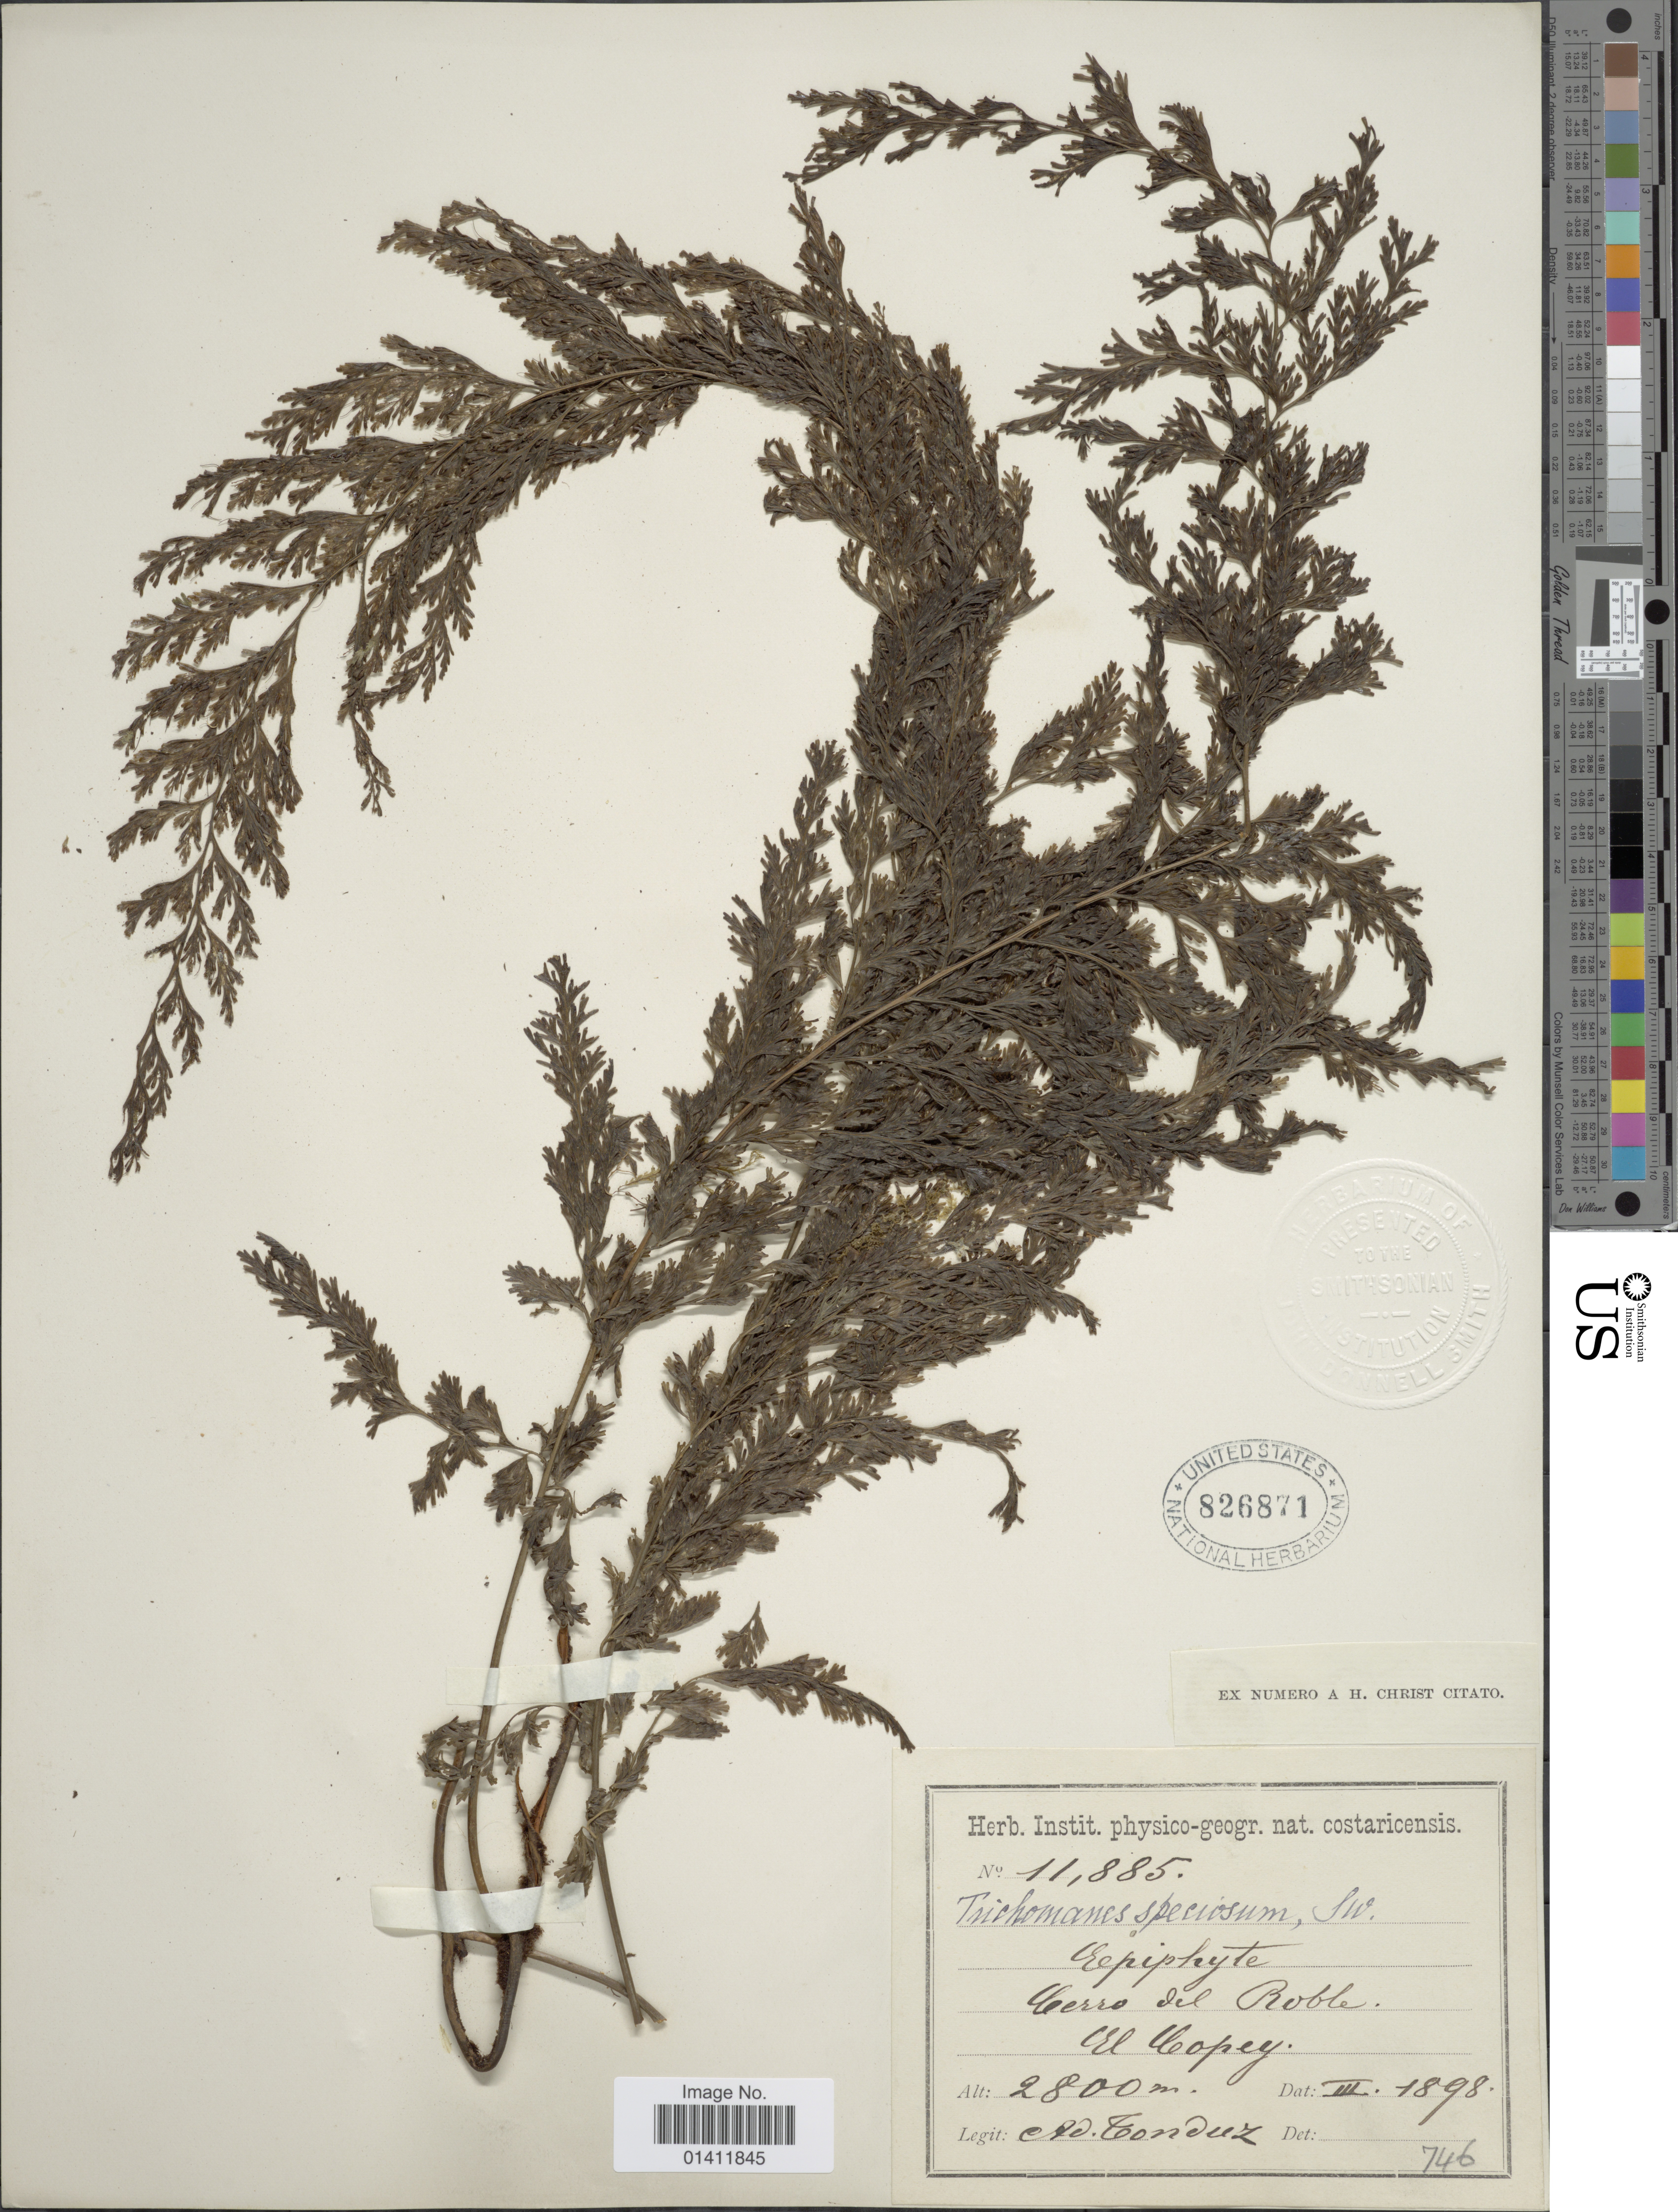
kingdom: Plantae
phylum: Tracheophyta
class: Polypodiopsida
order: Hymenophyllales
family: Hymenophyllaceae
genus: Vandenboschia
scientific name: Vandenboschia radicans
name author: (Sw.) Copel.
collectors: A. Tonduz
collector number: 746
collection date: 1898-03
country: Costa Rica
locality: Cerro del Roble. El Copey.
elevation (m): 2800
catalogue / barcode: US 826871